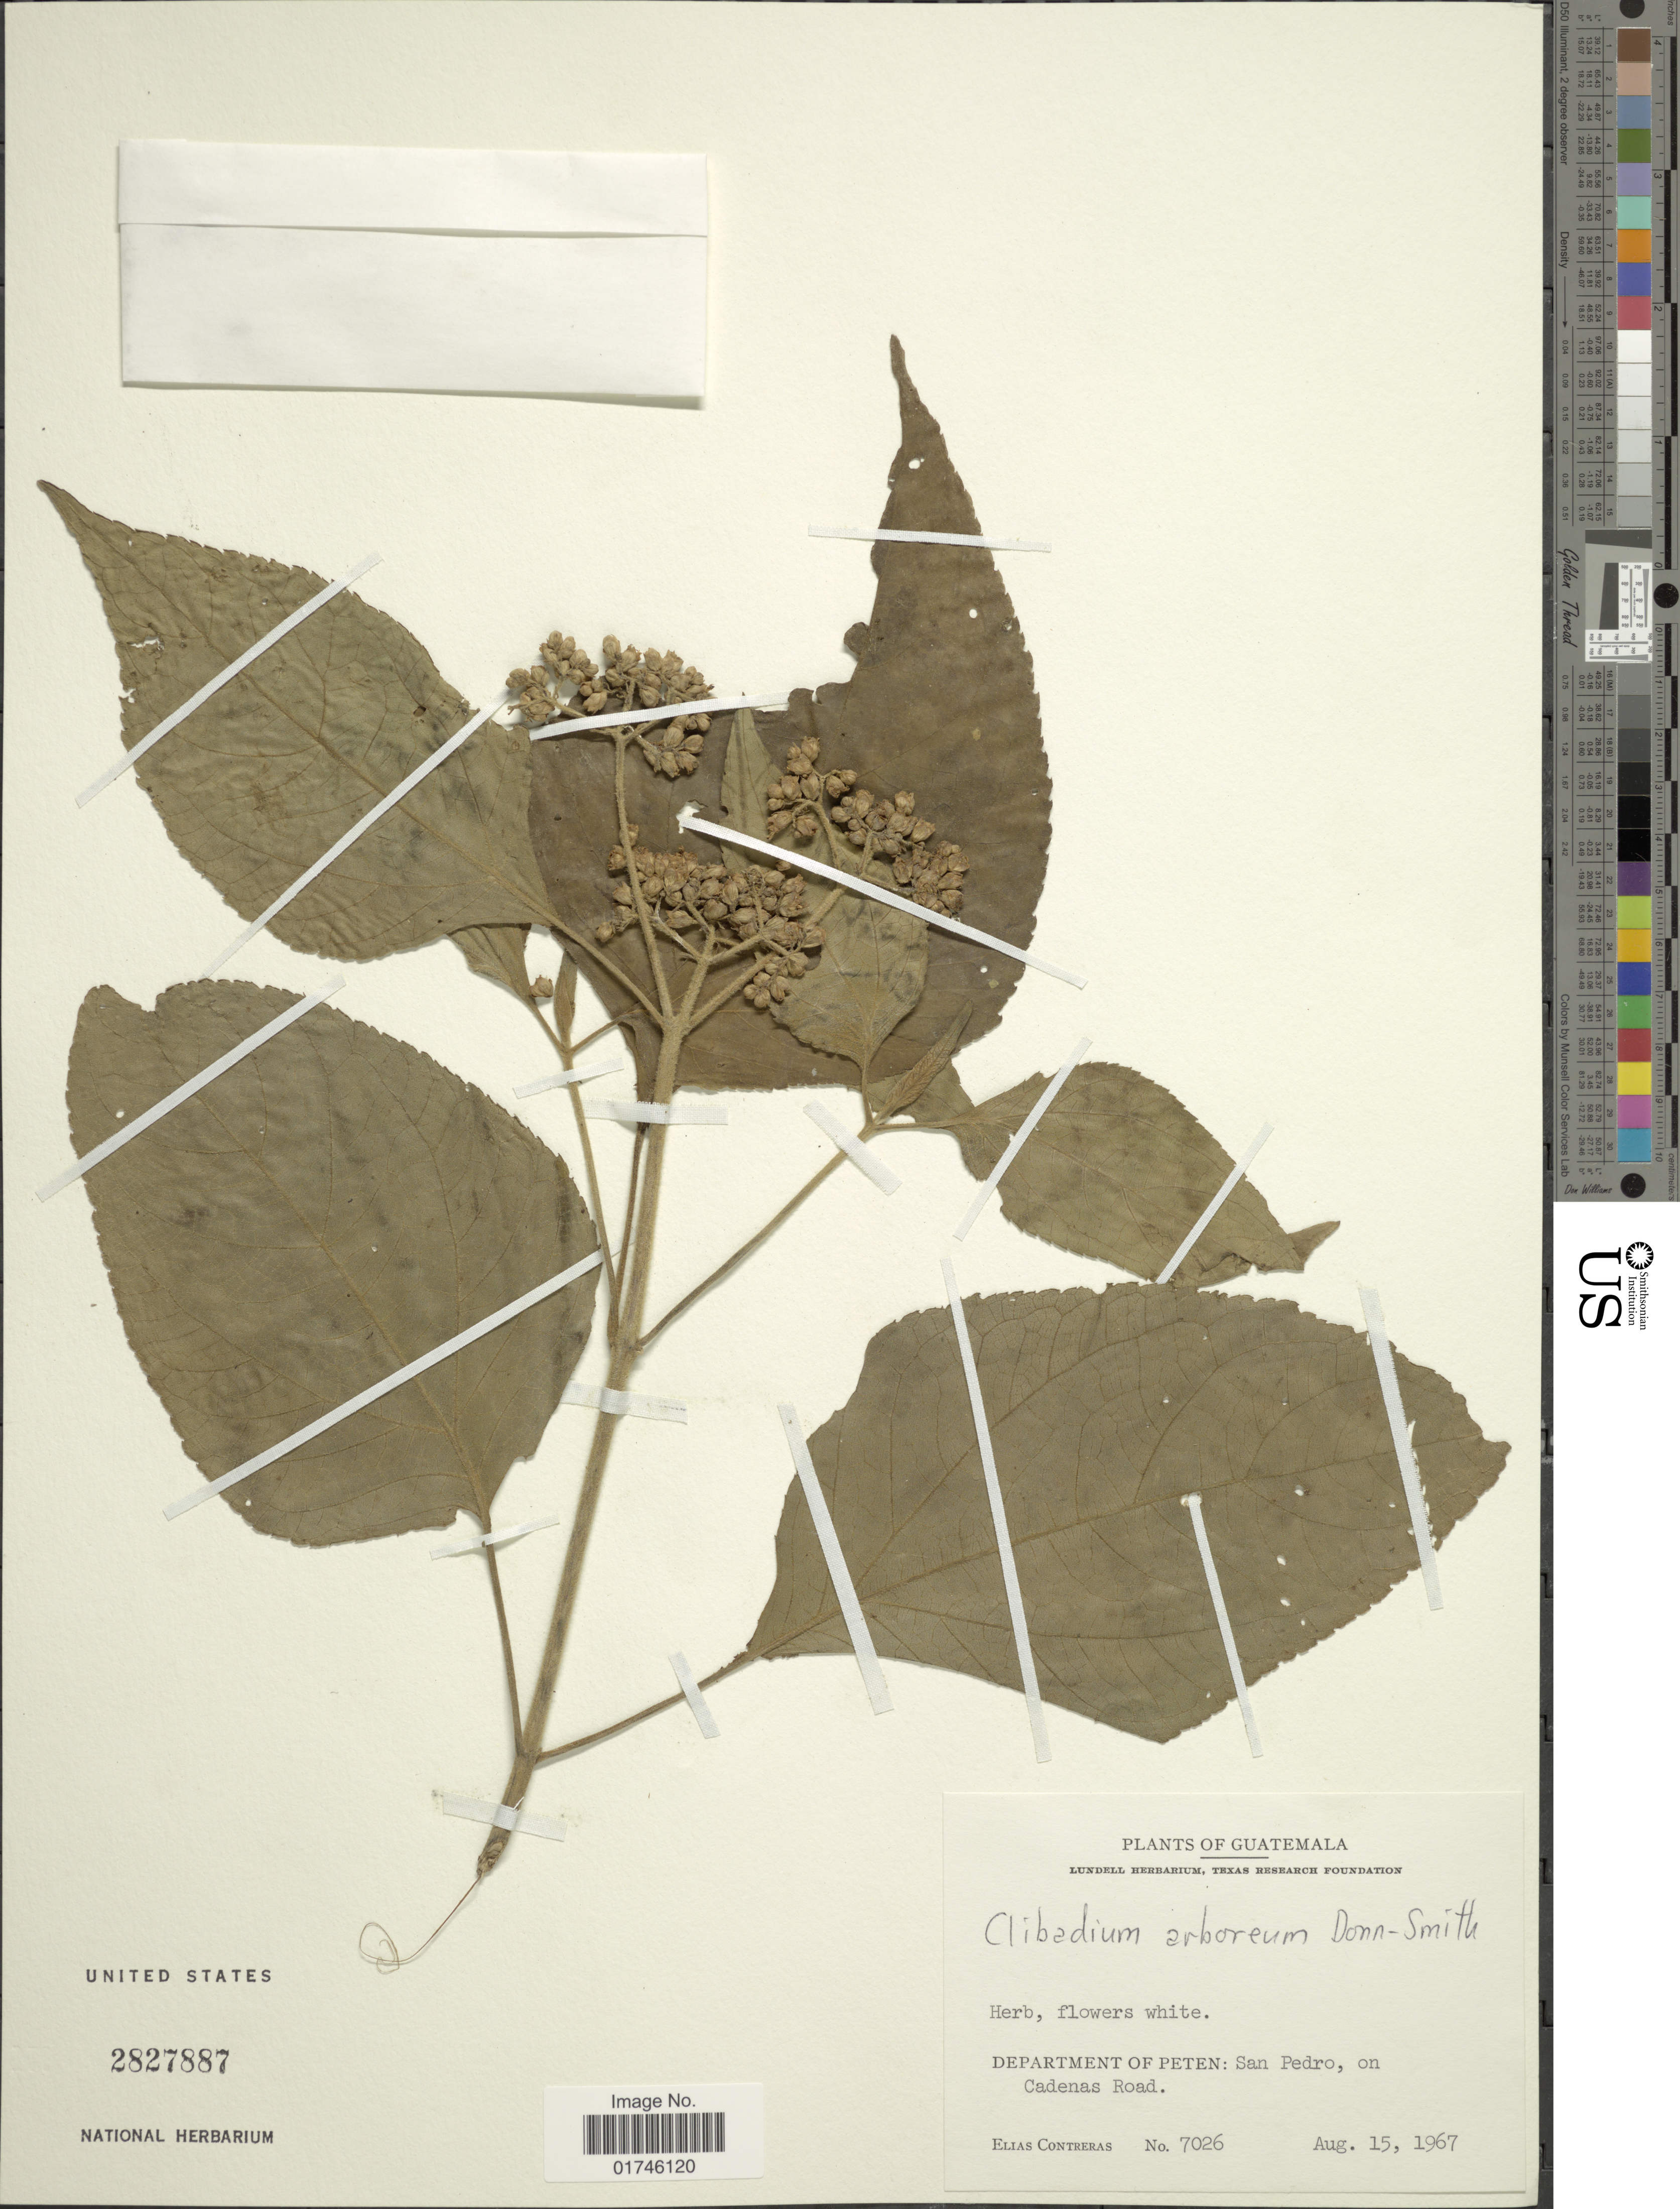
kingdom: Plantae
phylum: Tracheophyta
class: Magnoliopsida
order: Asterales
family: Asteraceae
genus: Clibadium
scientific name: Clibadium arboreum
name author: Donn. Sm.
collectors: E. Contreras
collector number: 7026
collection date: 1967-08-15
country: Guatemala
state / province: El Petén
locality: Department of Peten: San pedro, on Cadenas Road.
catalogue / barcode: US 2827887